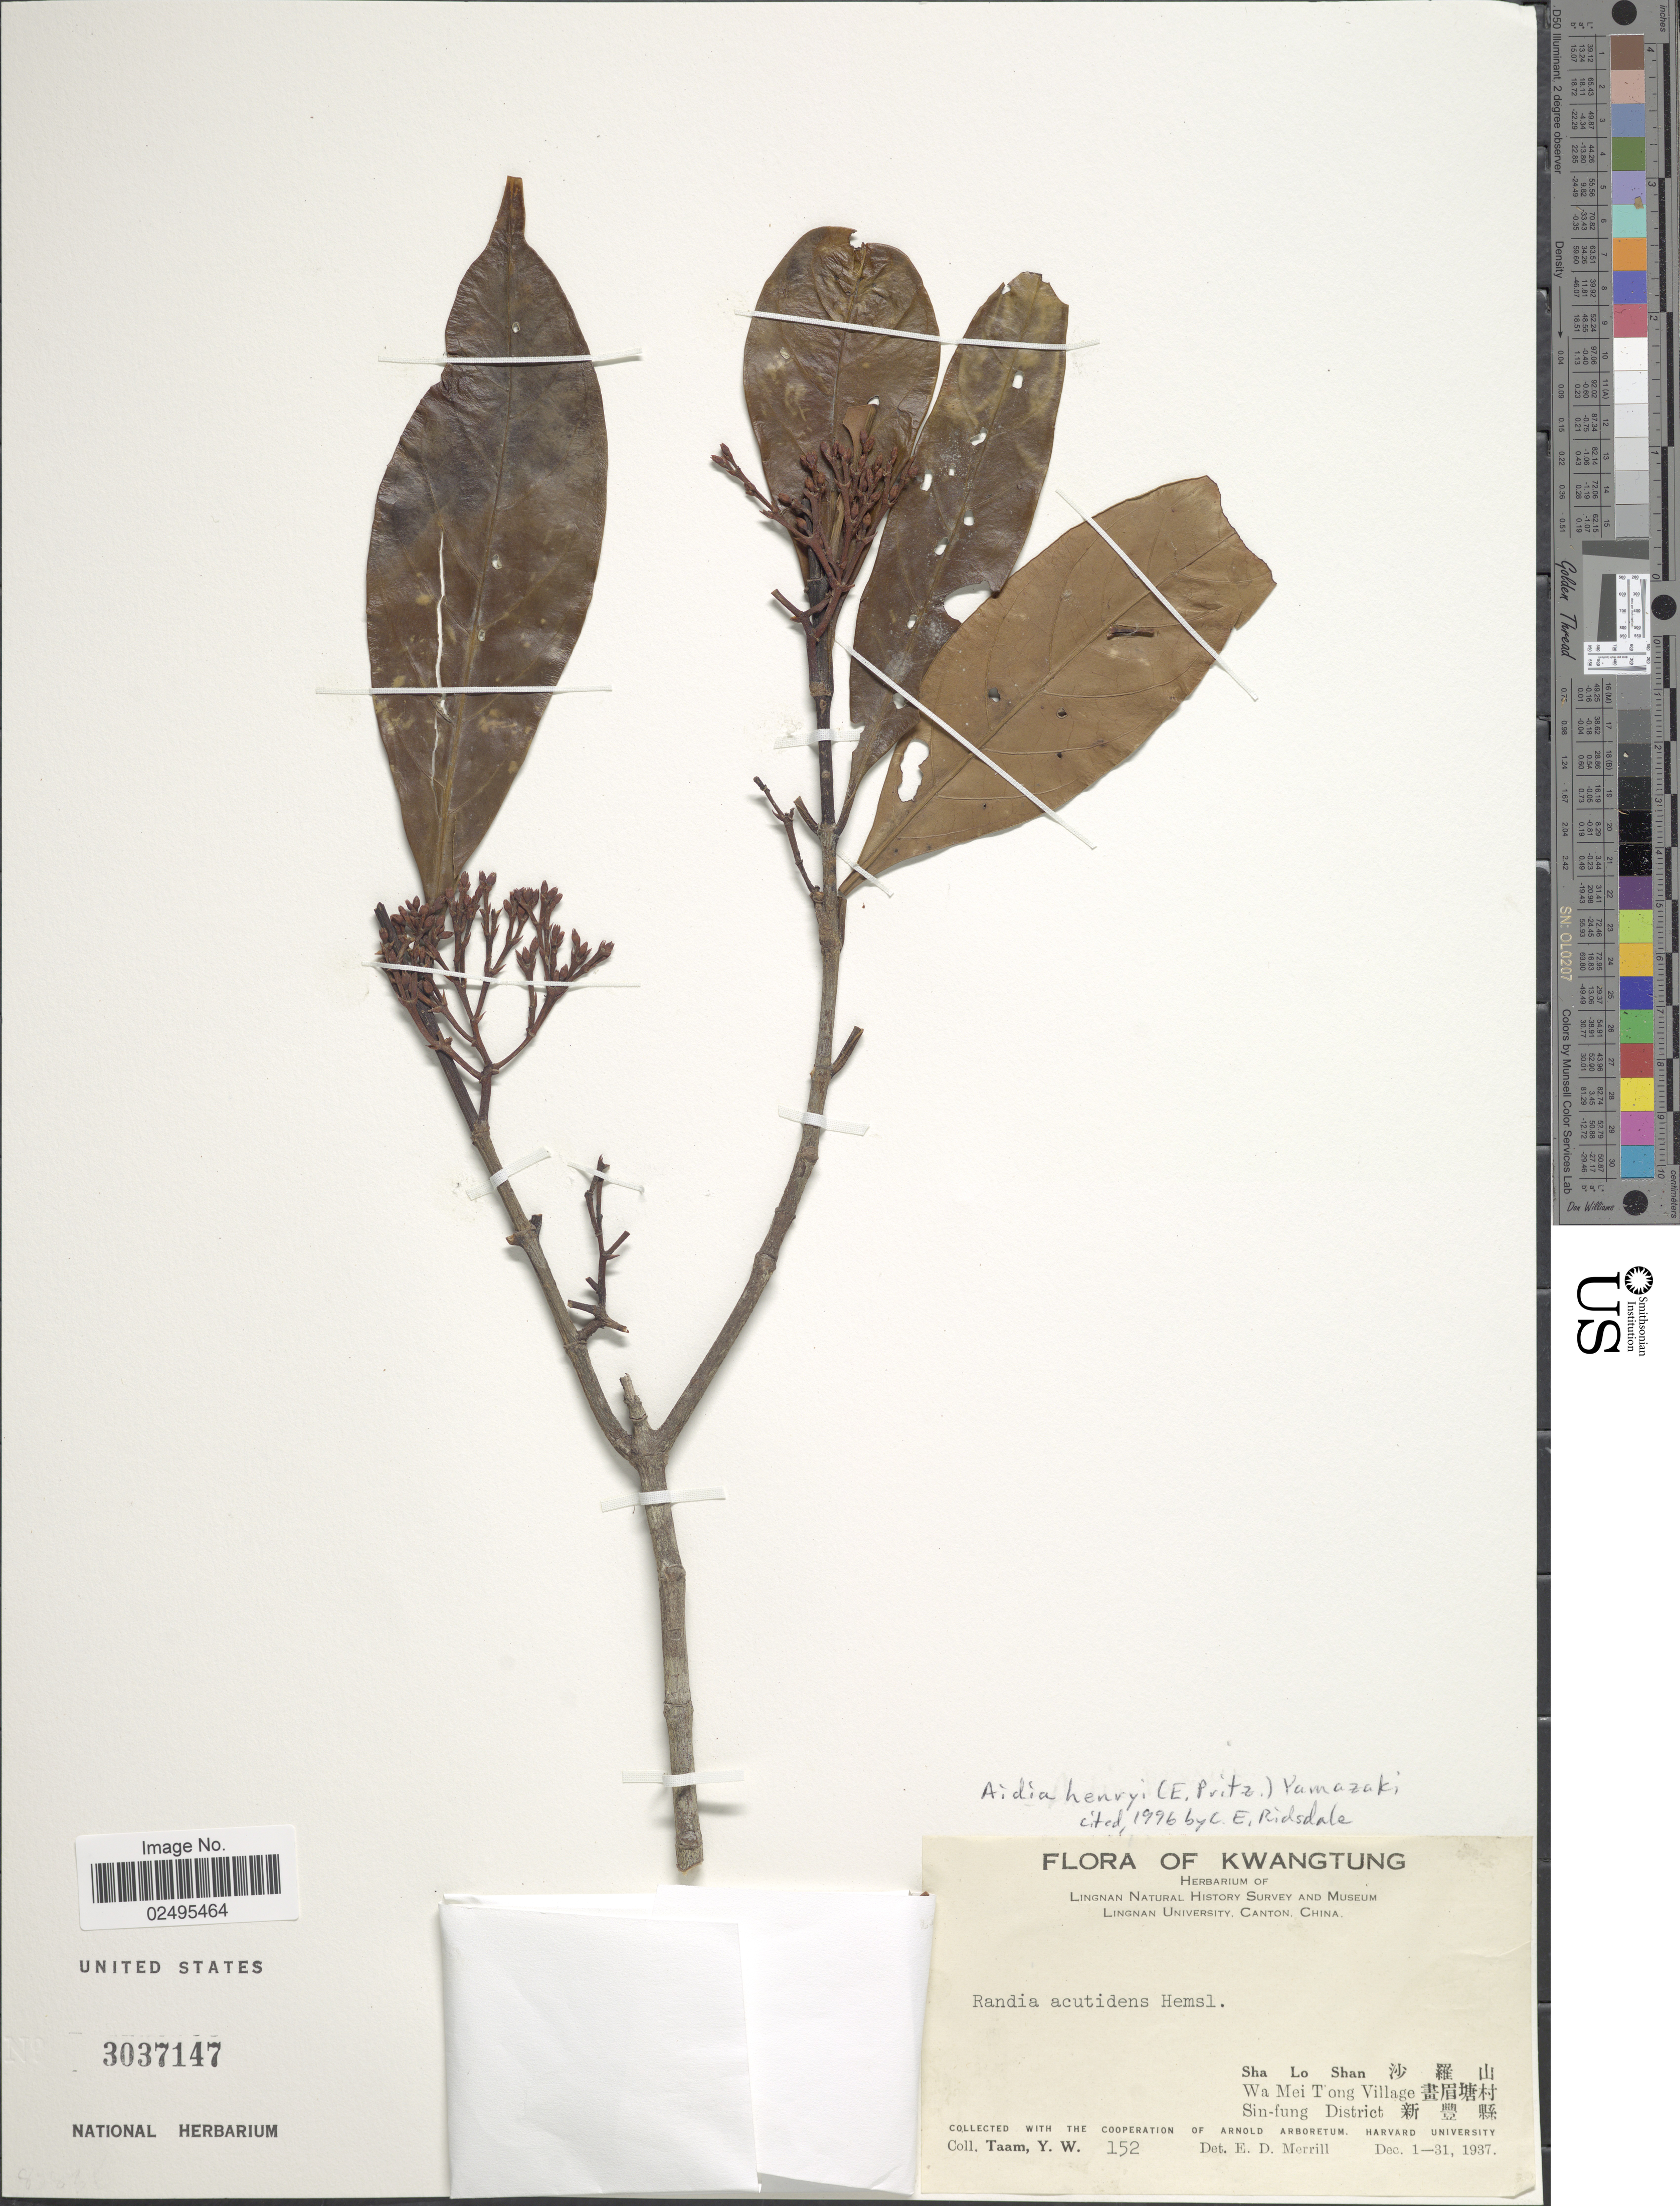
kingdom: Plantae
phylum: Tracheophyta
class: Magnoliopsida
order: Gentianales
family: Rubiaceae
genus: Aidia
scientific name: Aidia henryi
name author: (E. Pritz.) T. Yamaz.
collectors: Y. W. Taam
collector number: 152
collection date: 1937-12-01/1937-12-31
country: China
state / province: Guangdong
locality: Kwangtung, Sha Lo Shan, Wa Mei T'ong Village, Sin-fung District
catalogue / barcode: US 3037147